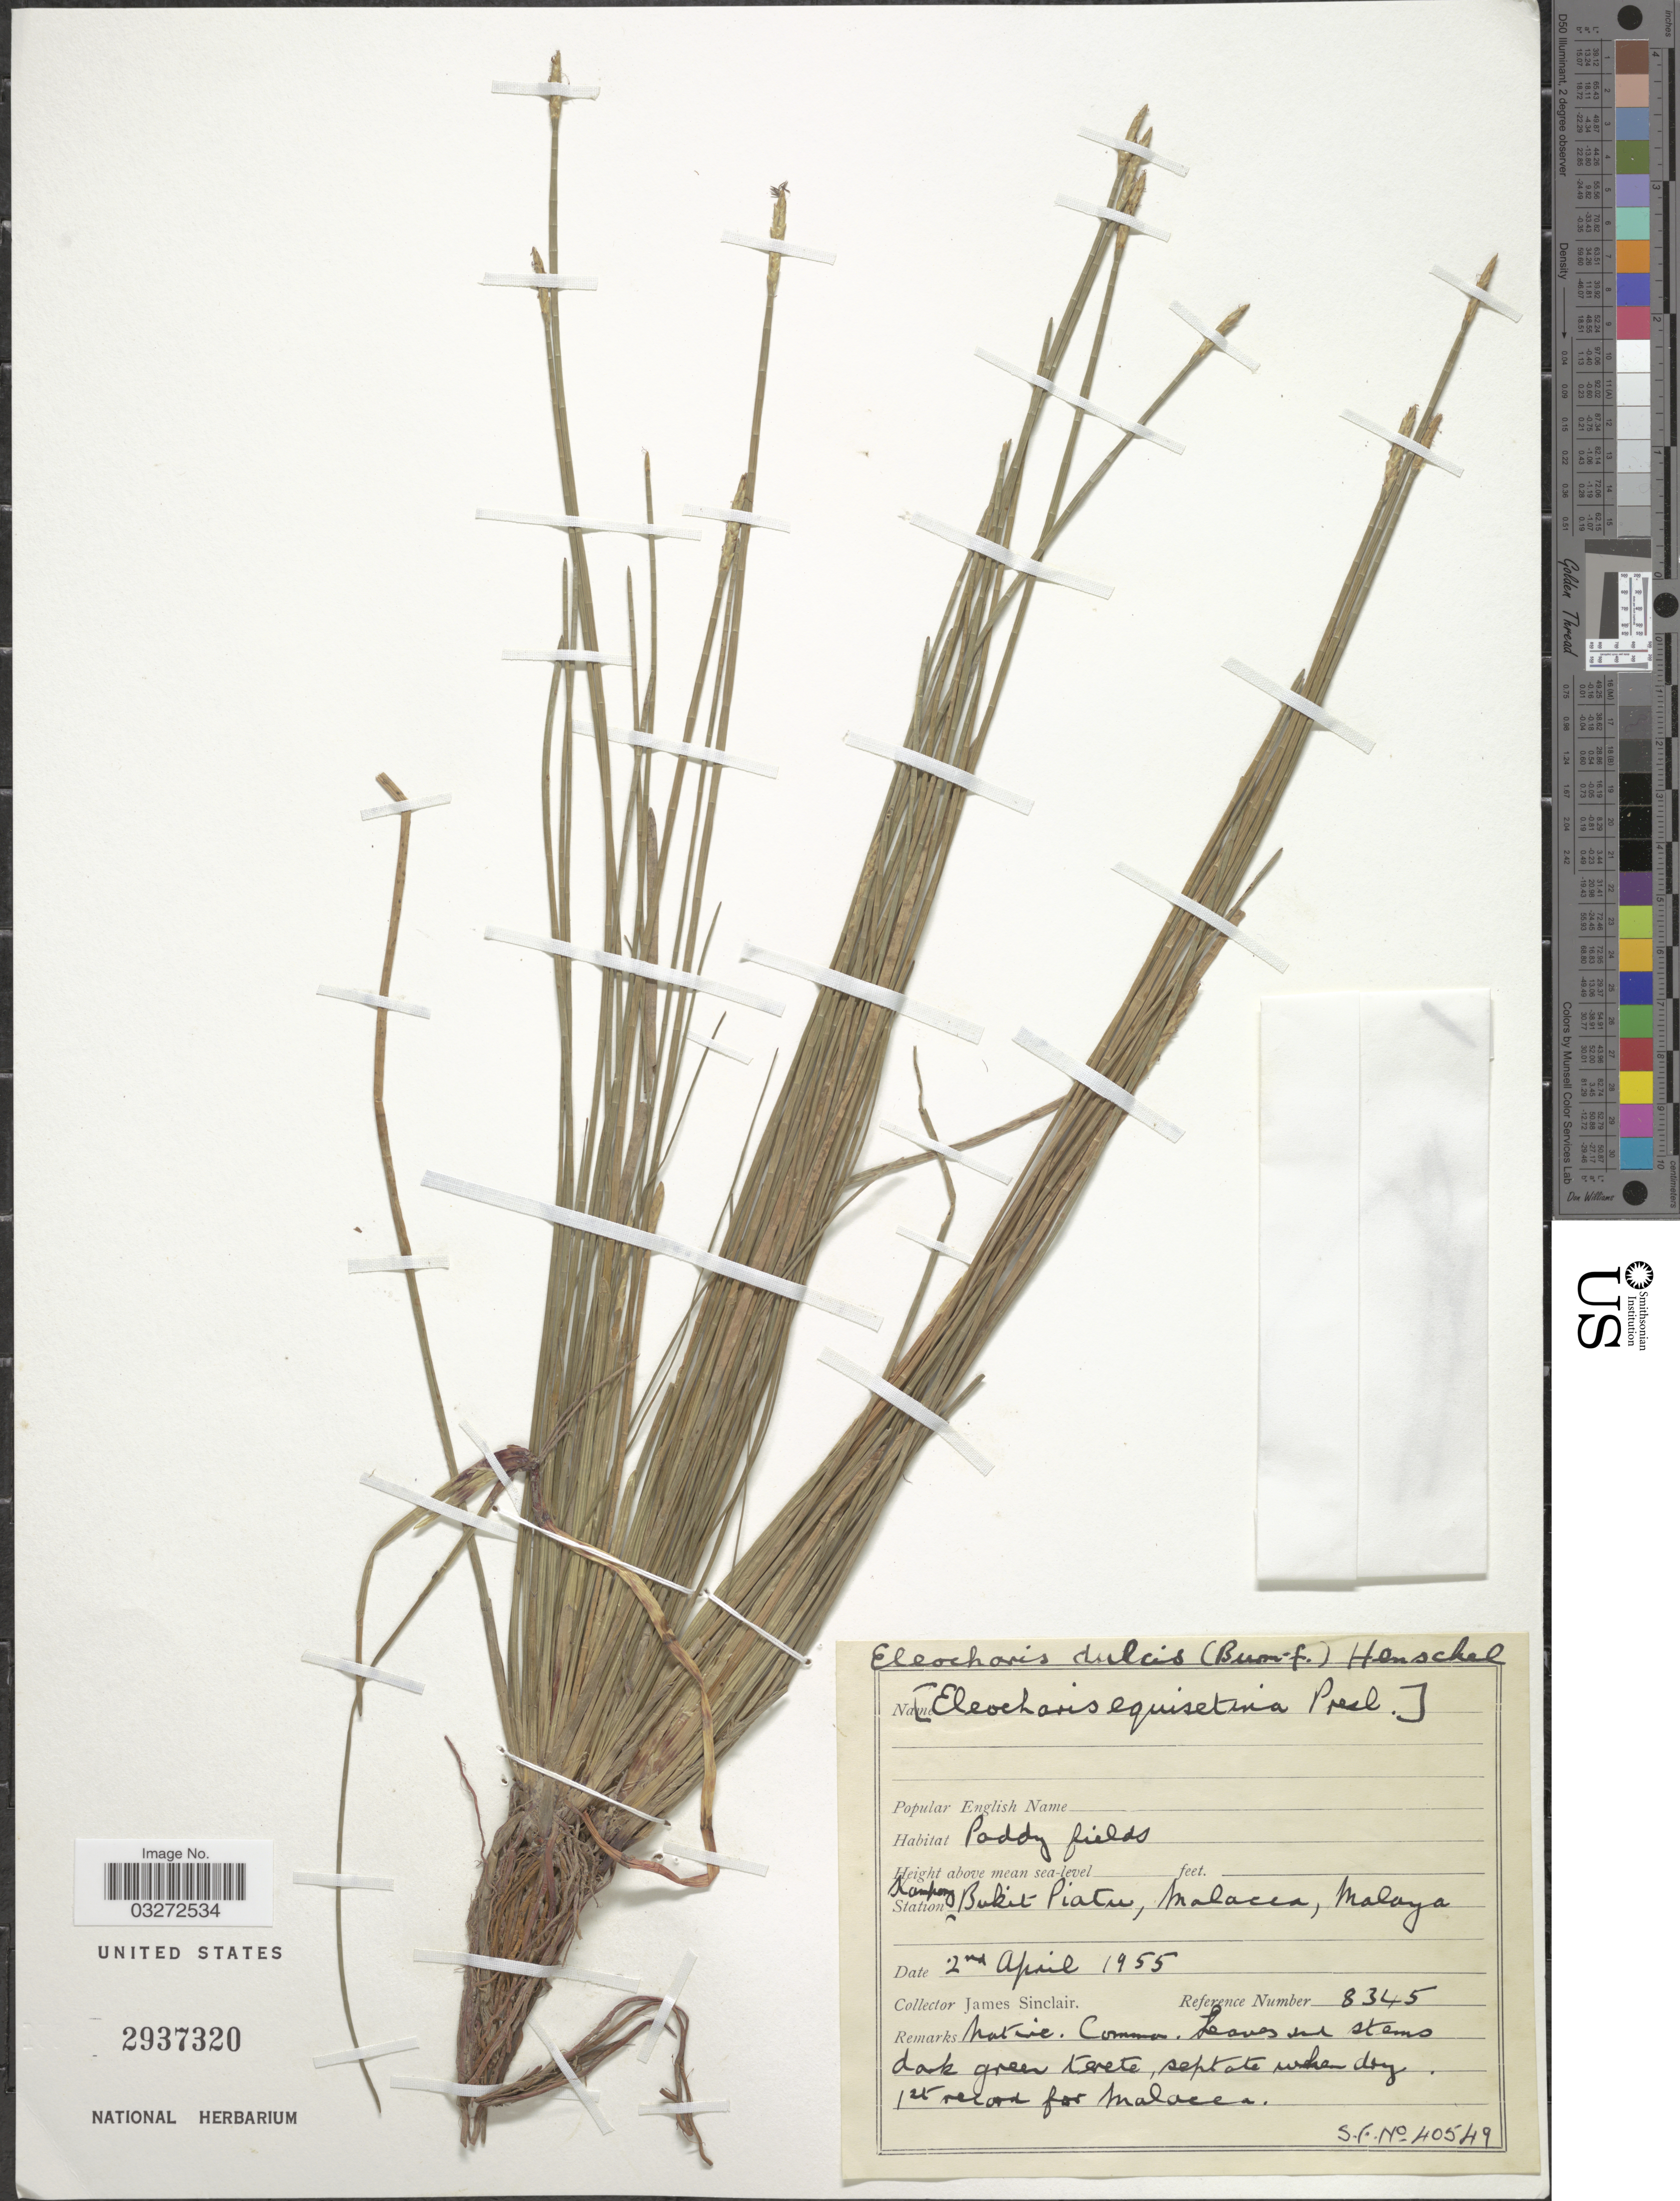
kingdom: Plantae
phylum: Tracheophyta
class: Liliopsida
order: Poales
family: Cyperaceae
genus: Eleocharis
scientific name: Eleocharis dulcis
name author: (Burm. f.) Trin. ex Hensch.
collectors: J. Sinclair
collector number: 8345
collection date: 1955-04-02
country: Malaysia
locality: Station Kampung Bukit Piatu, Malacca, Malaya.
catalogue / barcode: US 2937320